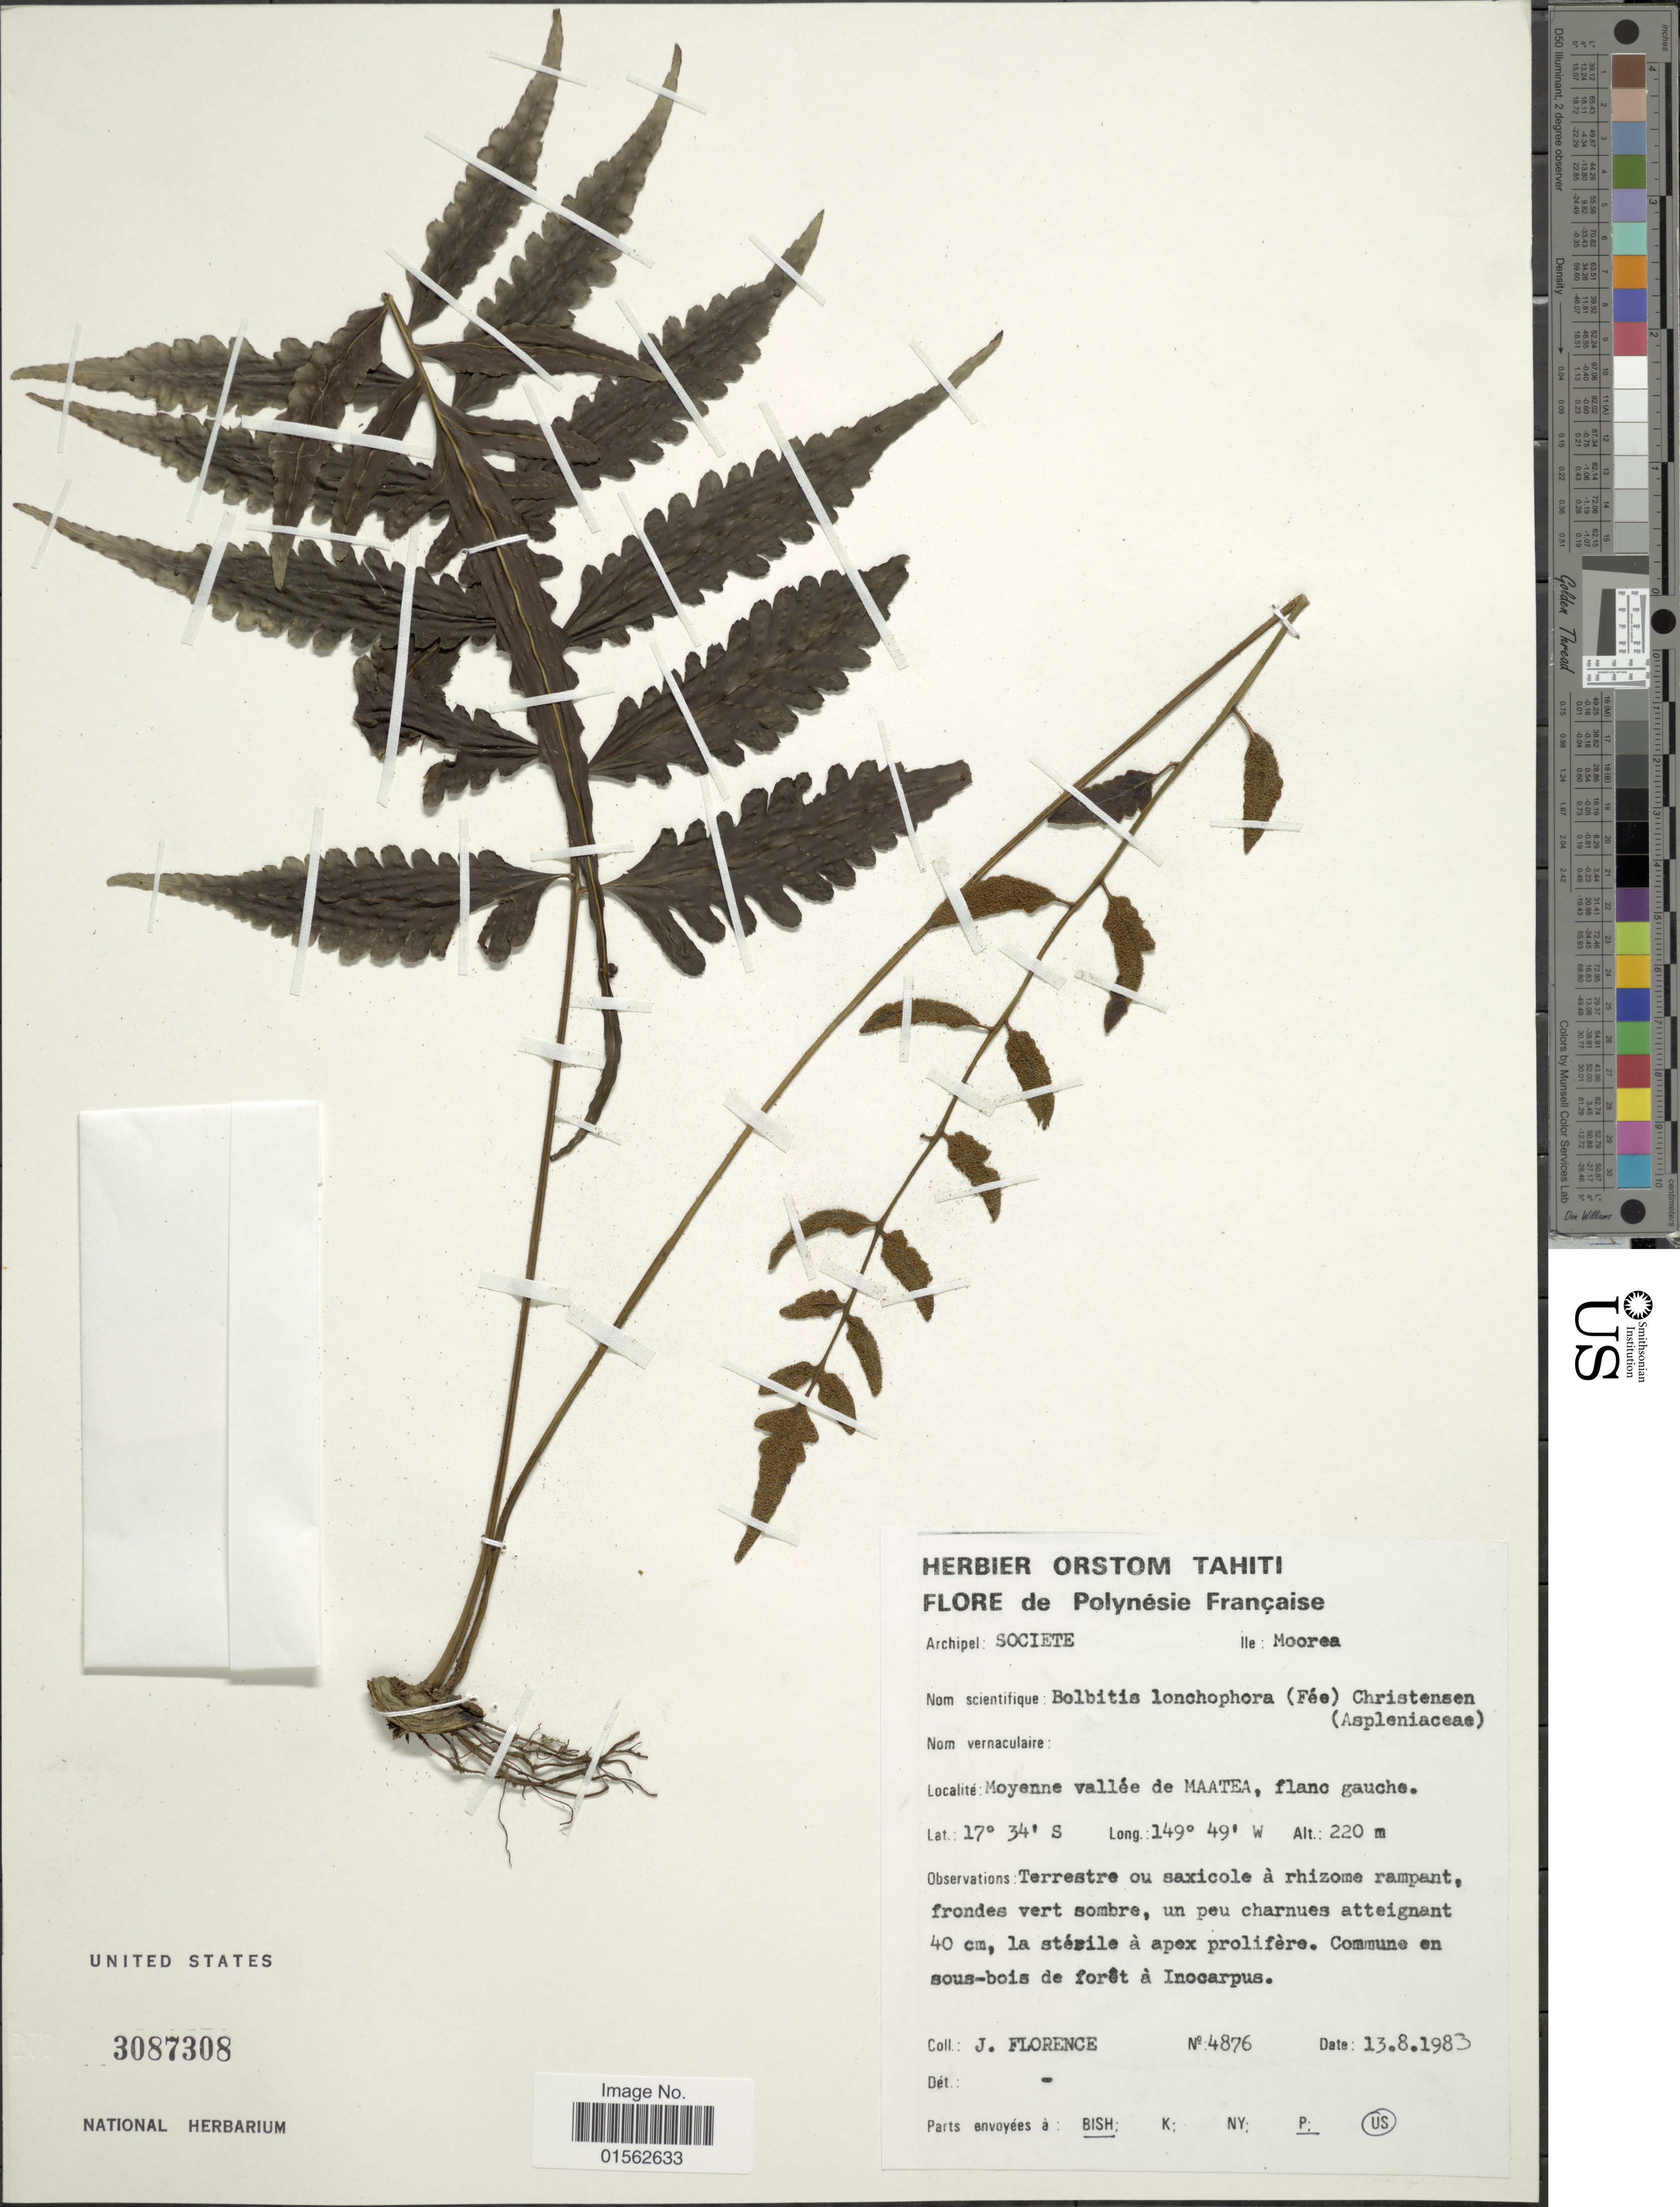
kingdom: Plantae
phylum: Tracheophyta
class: Polypodiopsida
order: Polypodiales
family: Dryopteridaceae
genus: Bolbitis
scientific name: Bolbitis lonchophora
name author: (Fée) C. Chr.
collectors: J. Florence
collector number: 4876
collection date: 1983-08-13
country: French Polynesia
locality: Moyenne vallée de Maatea, flanc. gauche, commune en sous-bois de forêt á Inocarpus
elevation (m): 220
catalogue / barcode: US 3087308